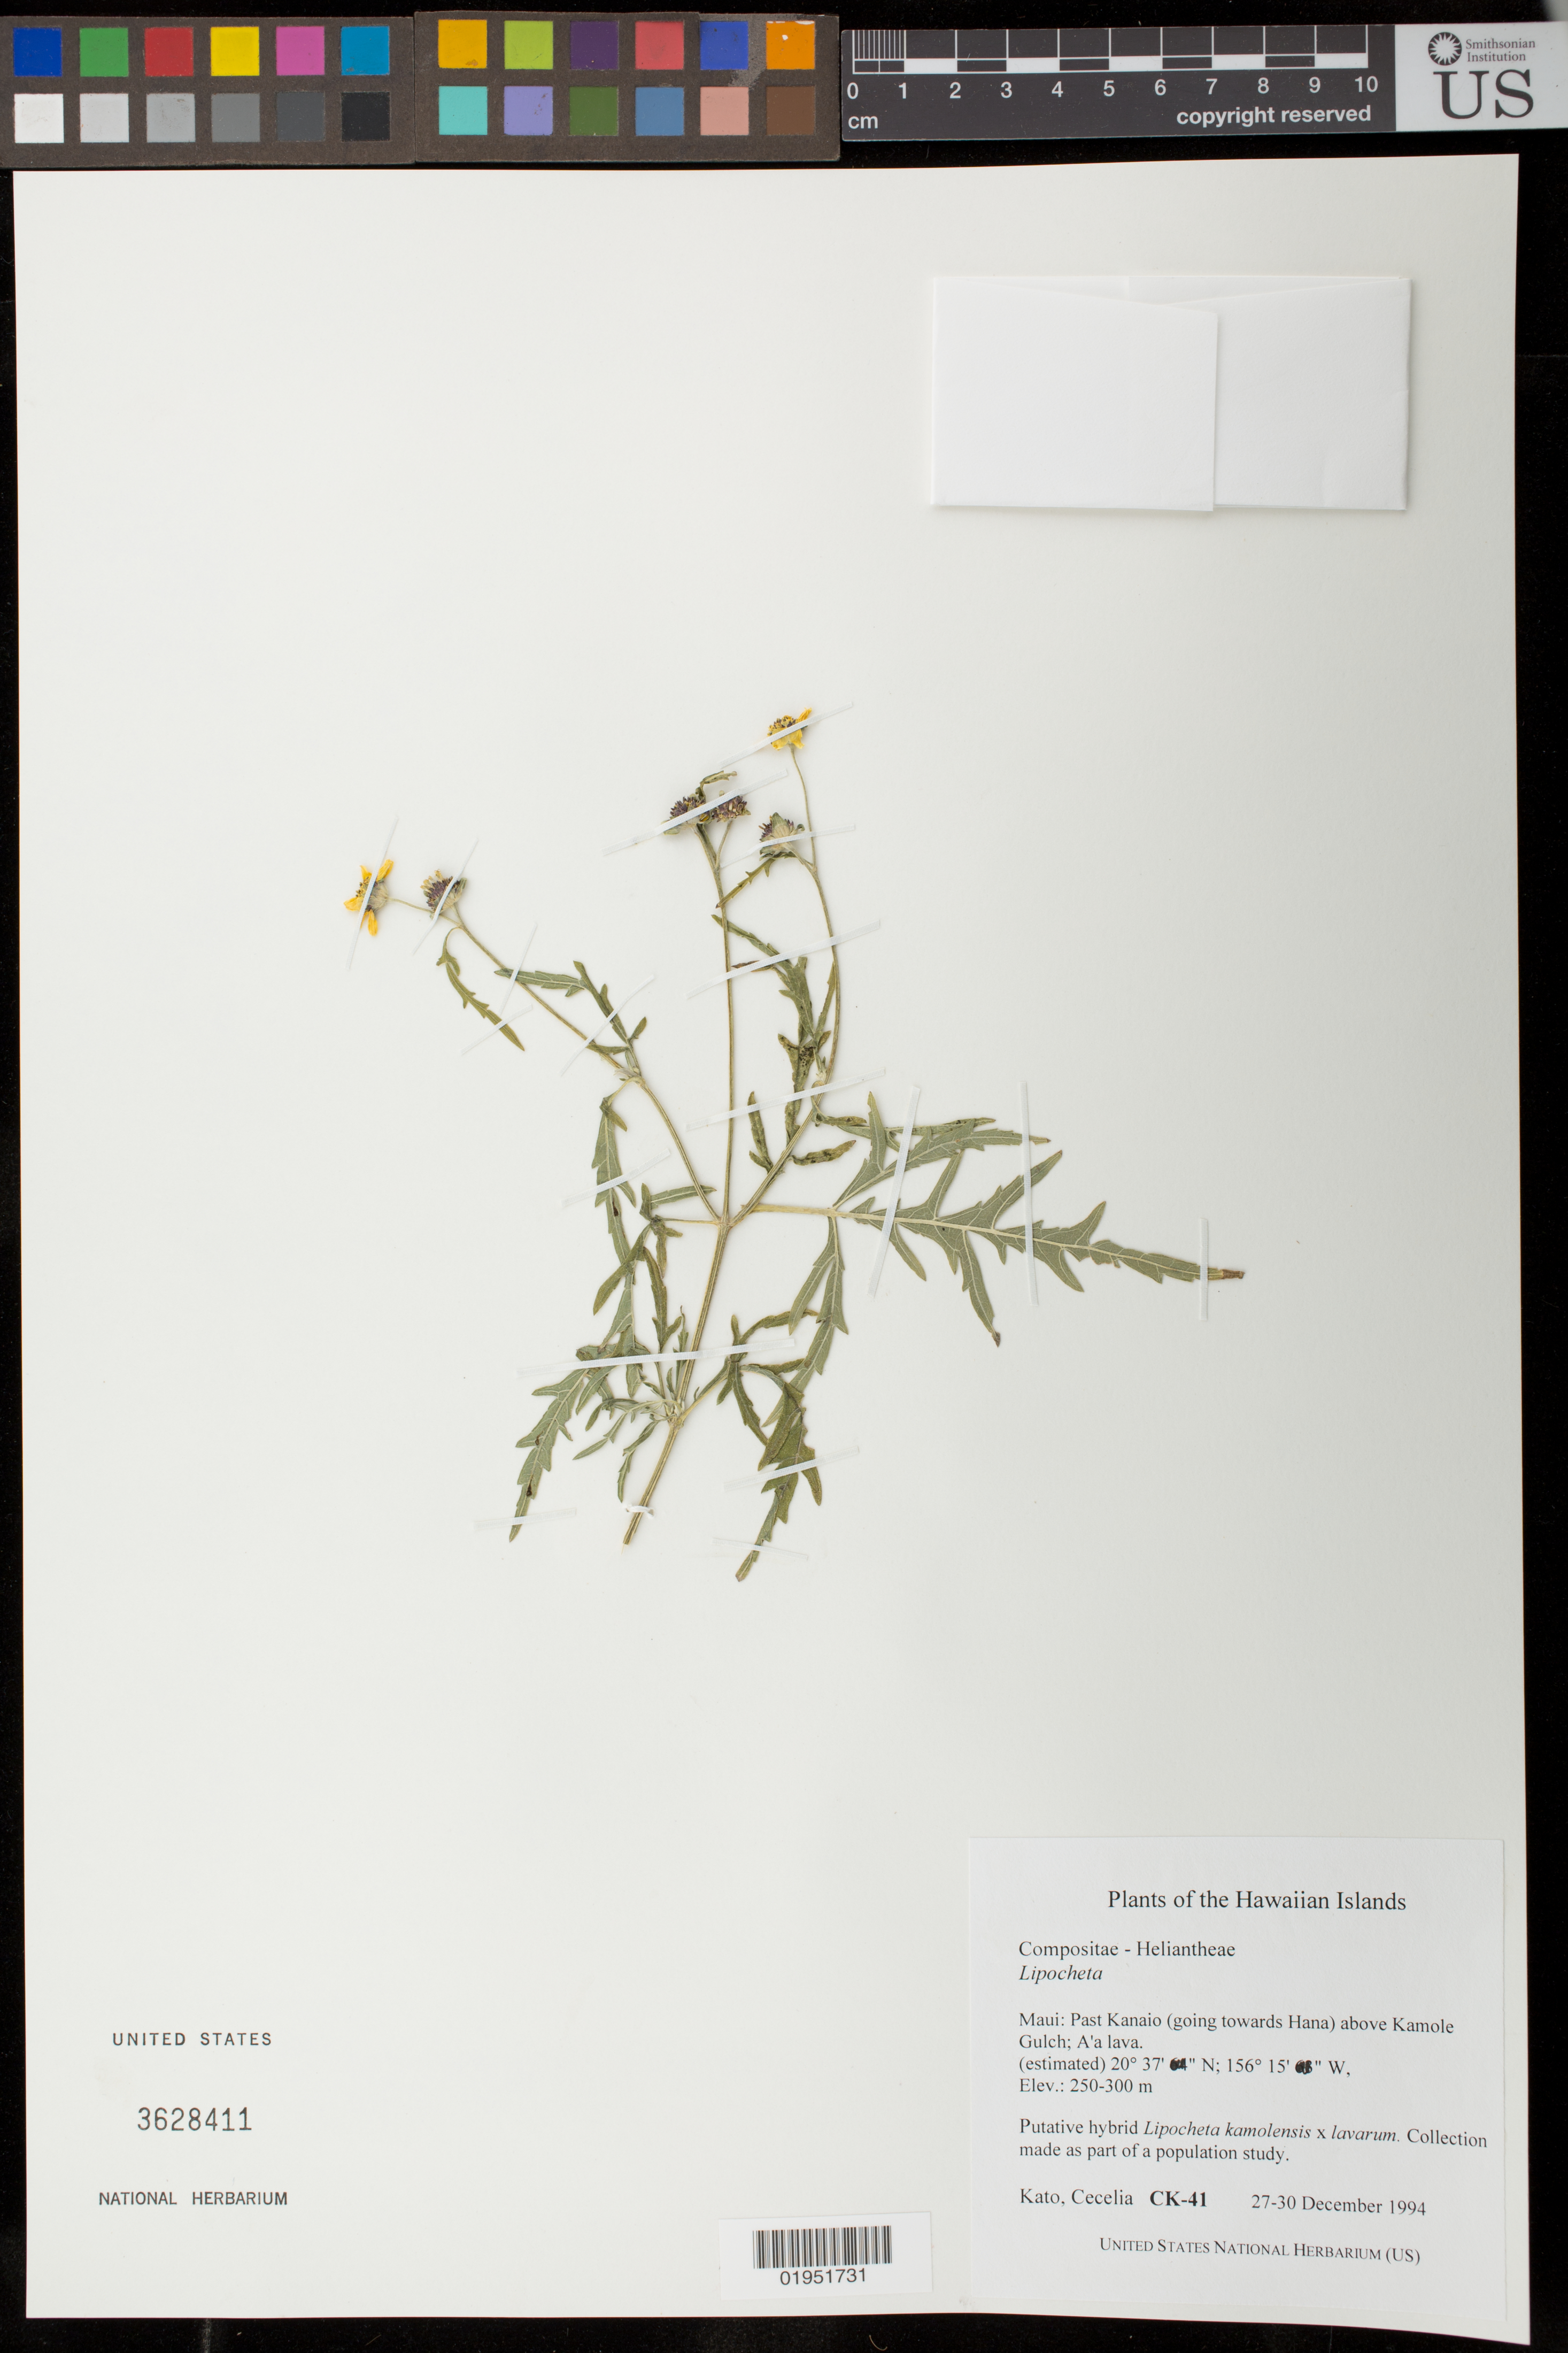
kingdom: Plantae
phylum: Tracheophyta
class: Magnoliopsida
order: Asterales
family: Asteraceae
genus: Lipochaeta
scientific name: Lipochaeta sp.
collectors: C. Kato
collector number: CK-41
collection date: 1994-12-27/1994-12-30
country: United States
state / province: Hawaii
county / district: Maui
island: Maui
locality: Past Kanaio (Going towards Hana) above Kamole Gulch; A'a lava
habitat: A'a lava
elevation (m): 250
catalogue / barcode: US 3628411